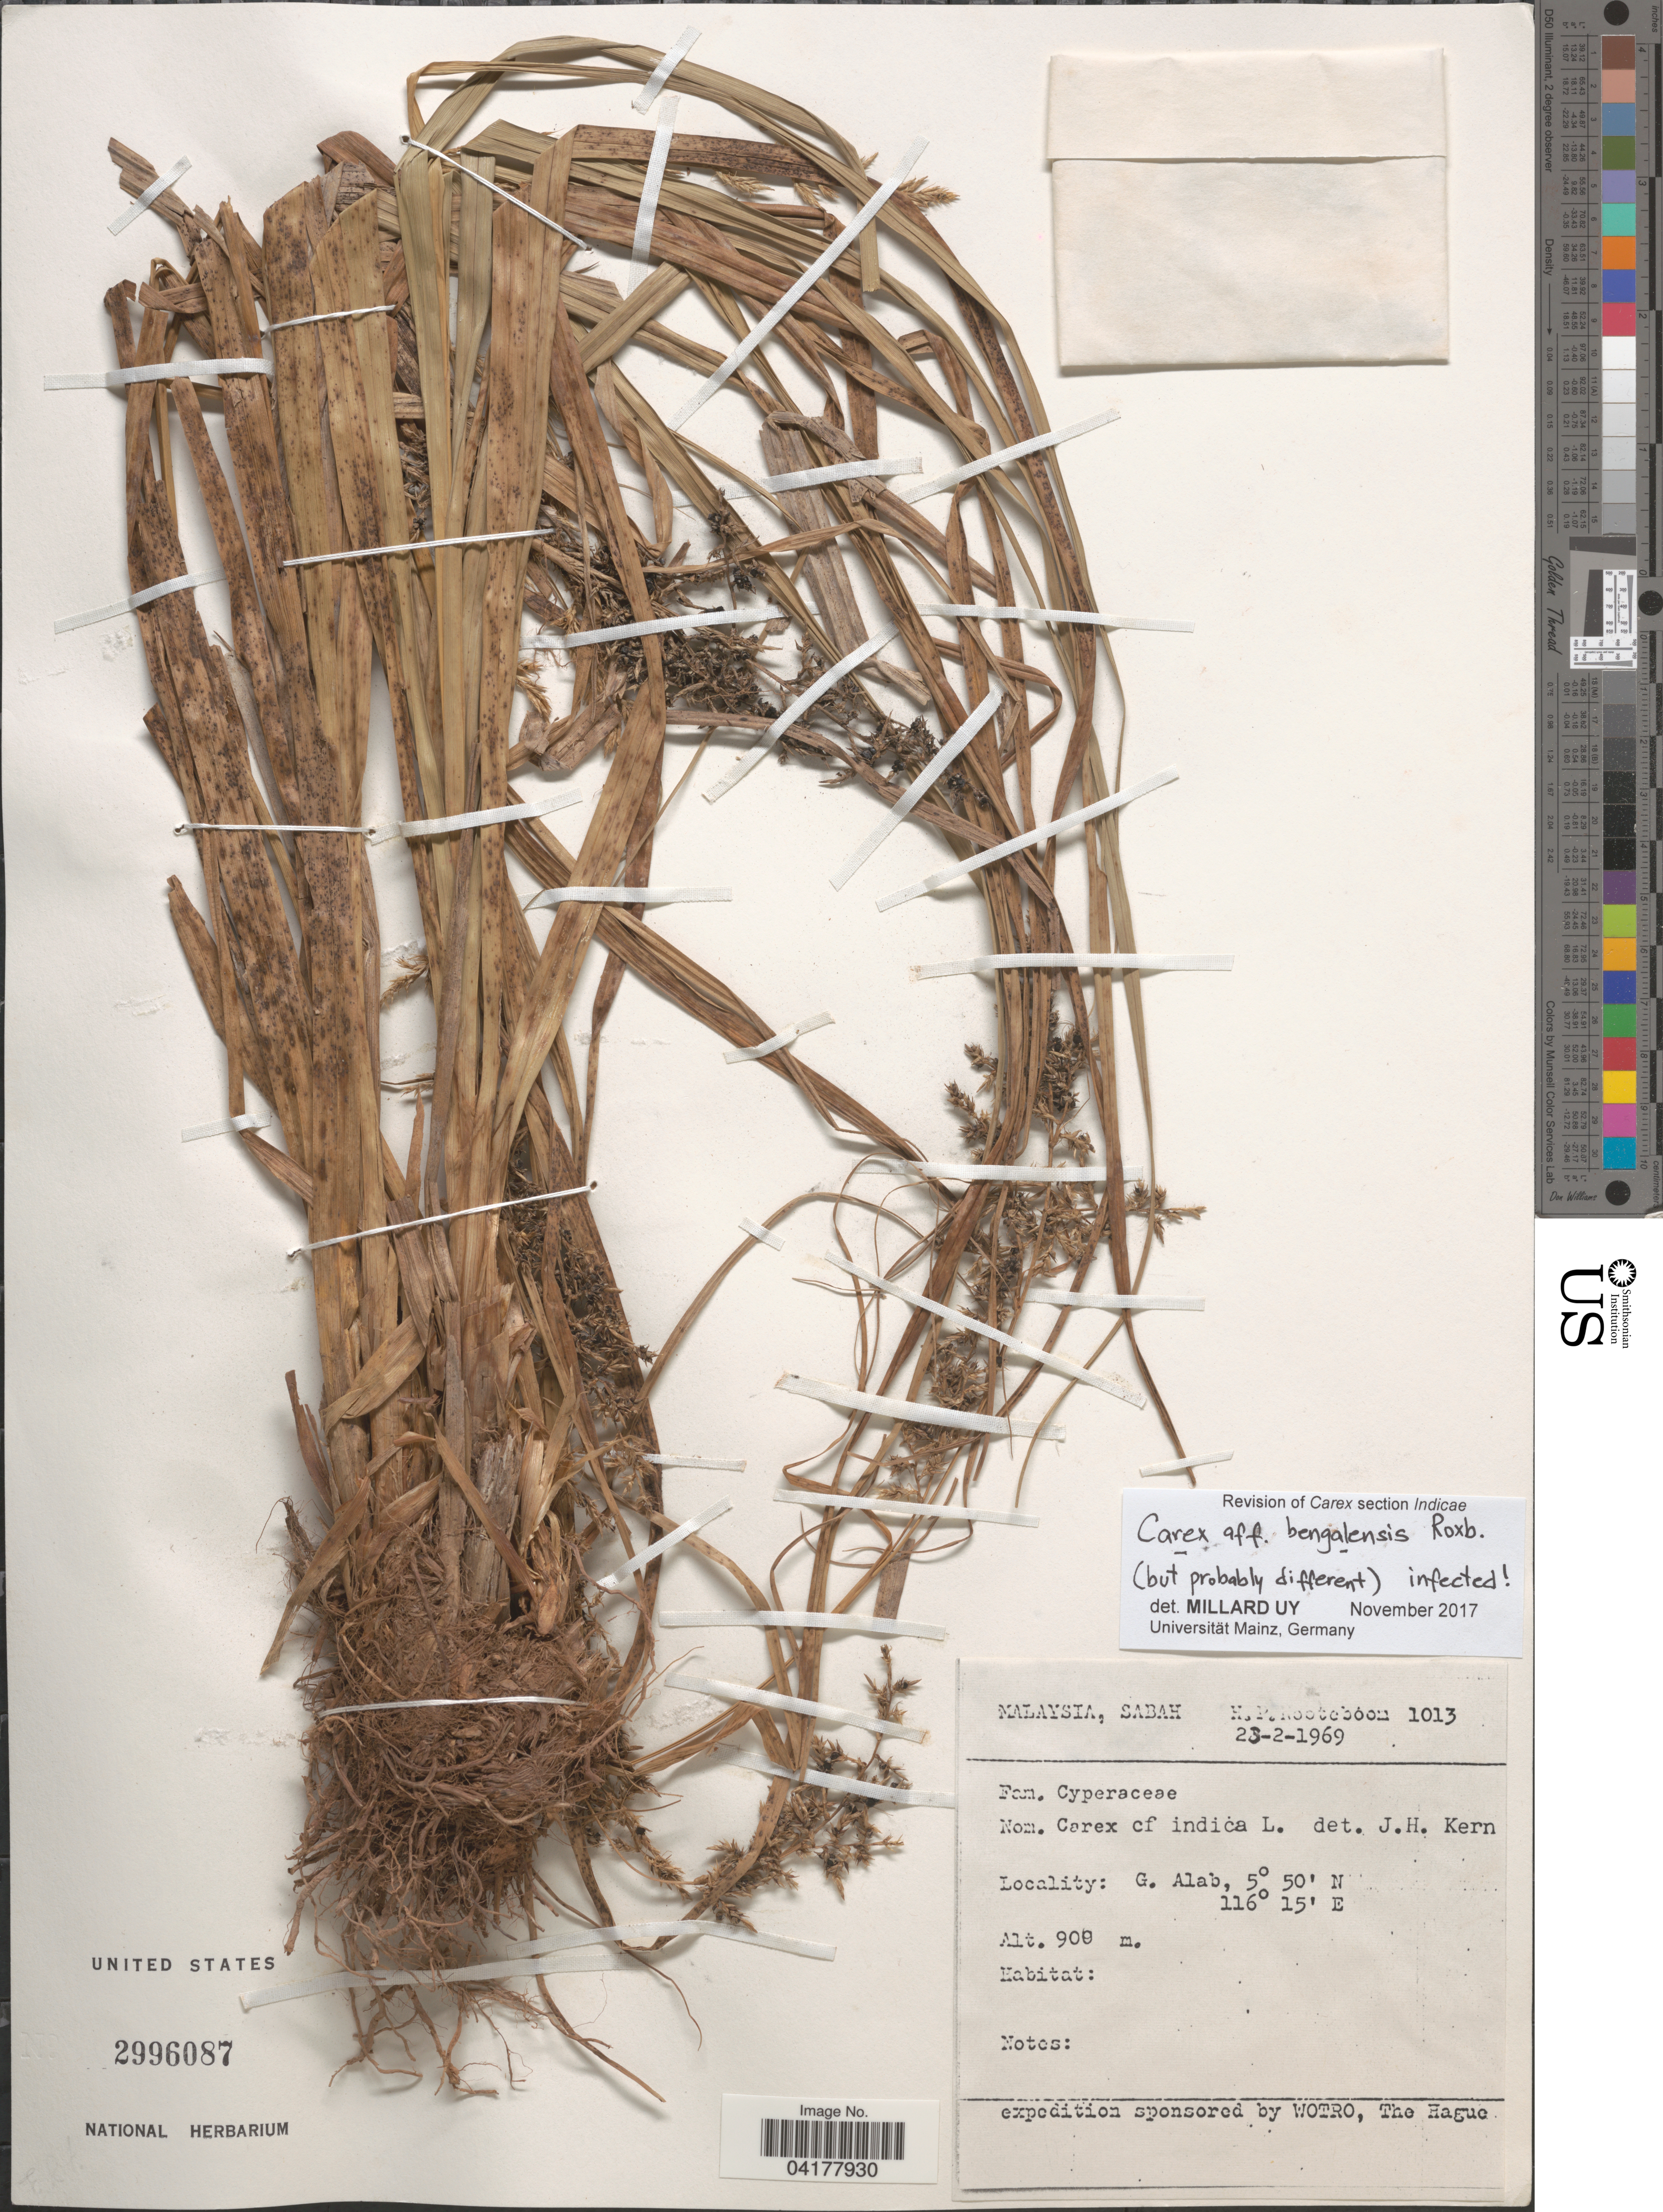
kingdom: Plantae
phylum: Tracheophyta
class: Liliopsida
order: Poales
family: Cyperaceae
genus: Carex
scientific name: Carex cruciata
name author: Wahlenb.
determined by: Strong, Mark T., (BOT), Smithsonian Institution - National Museum of Natural History (UNITED STATES)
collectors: H. P. Nooteboom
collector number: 1013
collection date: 1969-02-23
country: Malaysia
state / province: Sabah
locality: G. Alab.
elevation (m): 900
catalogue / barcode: US 2996087